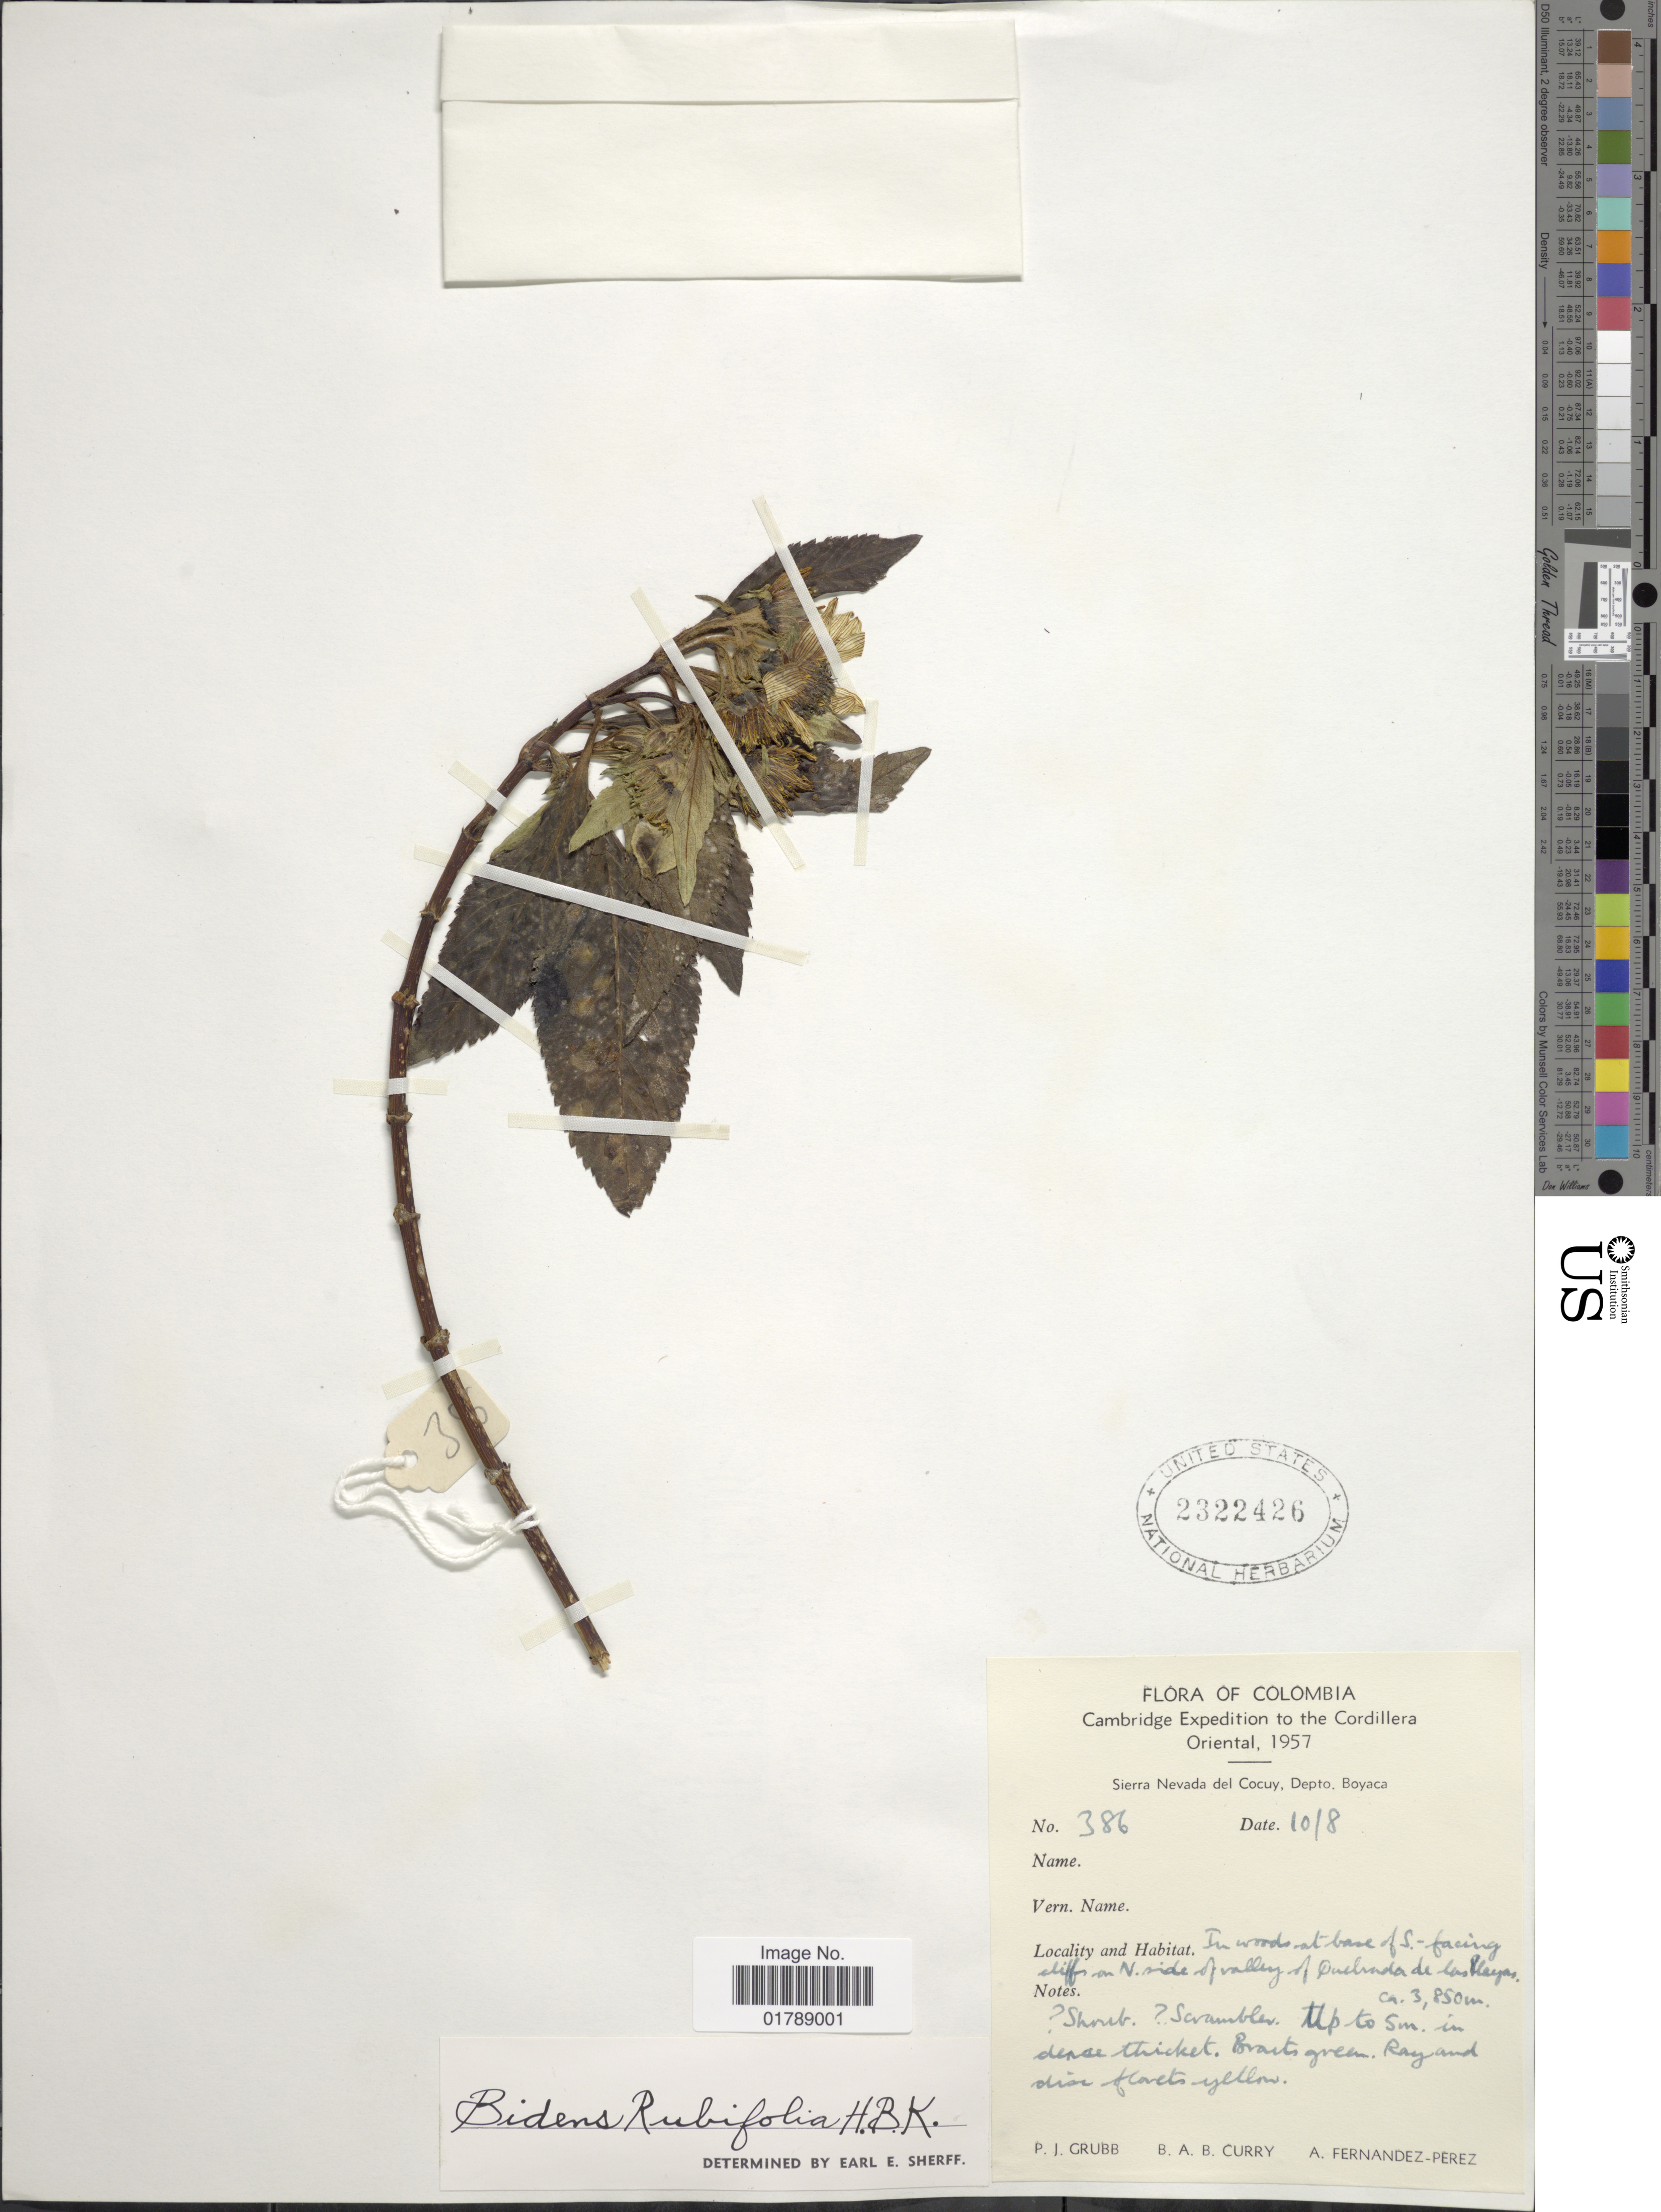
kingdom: Plantae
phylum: Tracheophyta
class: Magnoliopsida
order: Asterales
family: Asteraceae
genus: Bidens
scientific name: Bidens rubifolia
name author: Kunth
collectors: P. J. Grubb, B. Curry & A. Fernández-Pérez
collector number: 386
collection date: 1957-08-10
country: Colombia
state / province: Boyacá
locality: Cordillera Oriental. Sierra Nevada del Cocuy. In woods at base of S-facing cliffs on N. side of valley of Quebrada de las Playas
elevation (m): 3850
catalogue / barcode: US 2322426